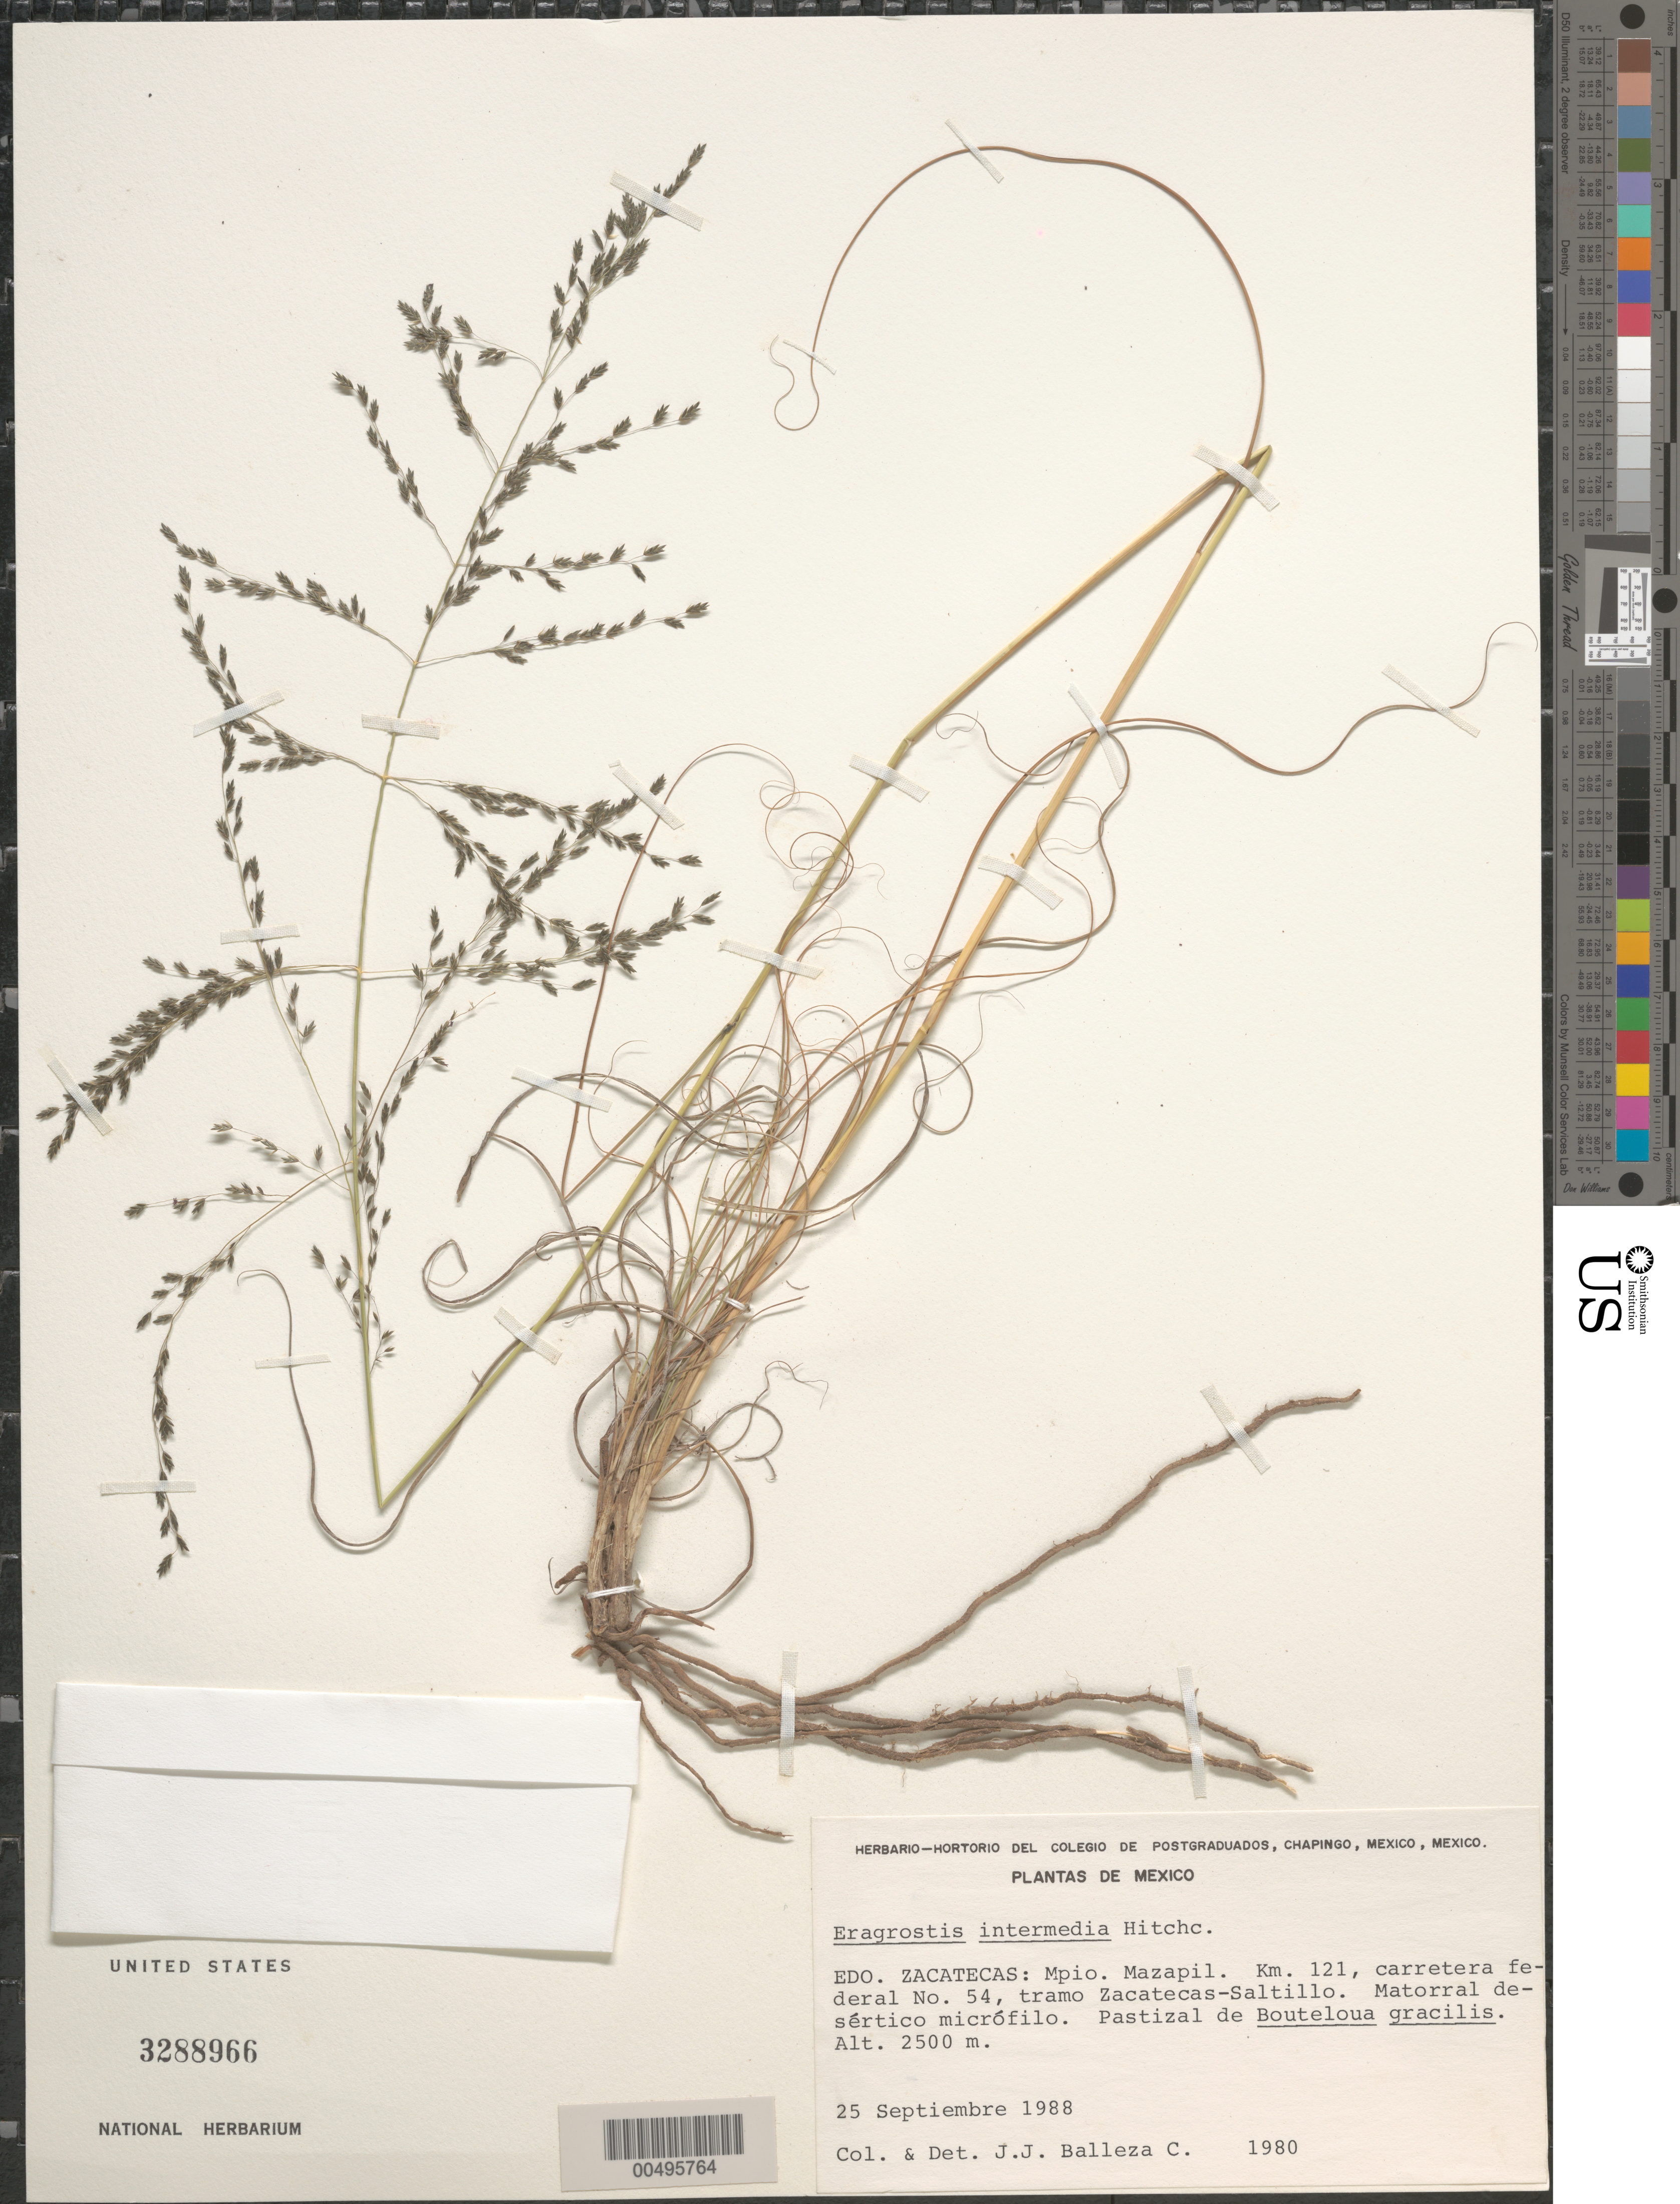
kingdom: Plantae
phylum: Tracheophyta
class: Liliopsida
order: Poales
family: Poaceae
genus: Eragrostis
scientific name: Eragrostis intermedia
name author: Hitchc.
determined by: Balleza C., J. J.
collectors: J. J. Balleza C.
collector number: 1980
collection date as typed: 25 Sep 1988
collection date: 1988-09-25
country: Mexico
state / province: Zacatecas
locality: Mpio. Mazapil, Km 121, carretera federal no 54, tramo Zacatecas-Saltillo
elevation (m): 2500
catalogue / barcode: US 3288966